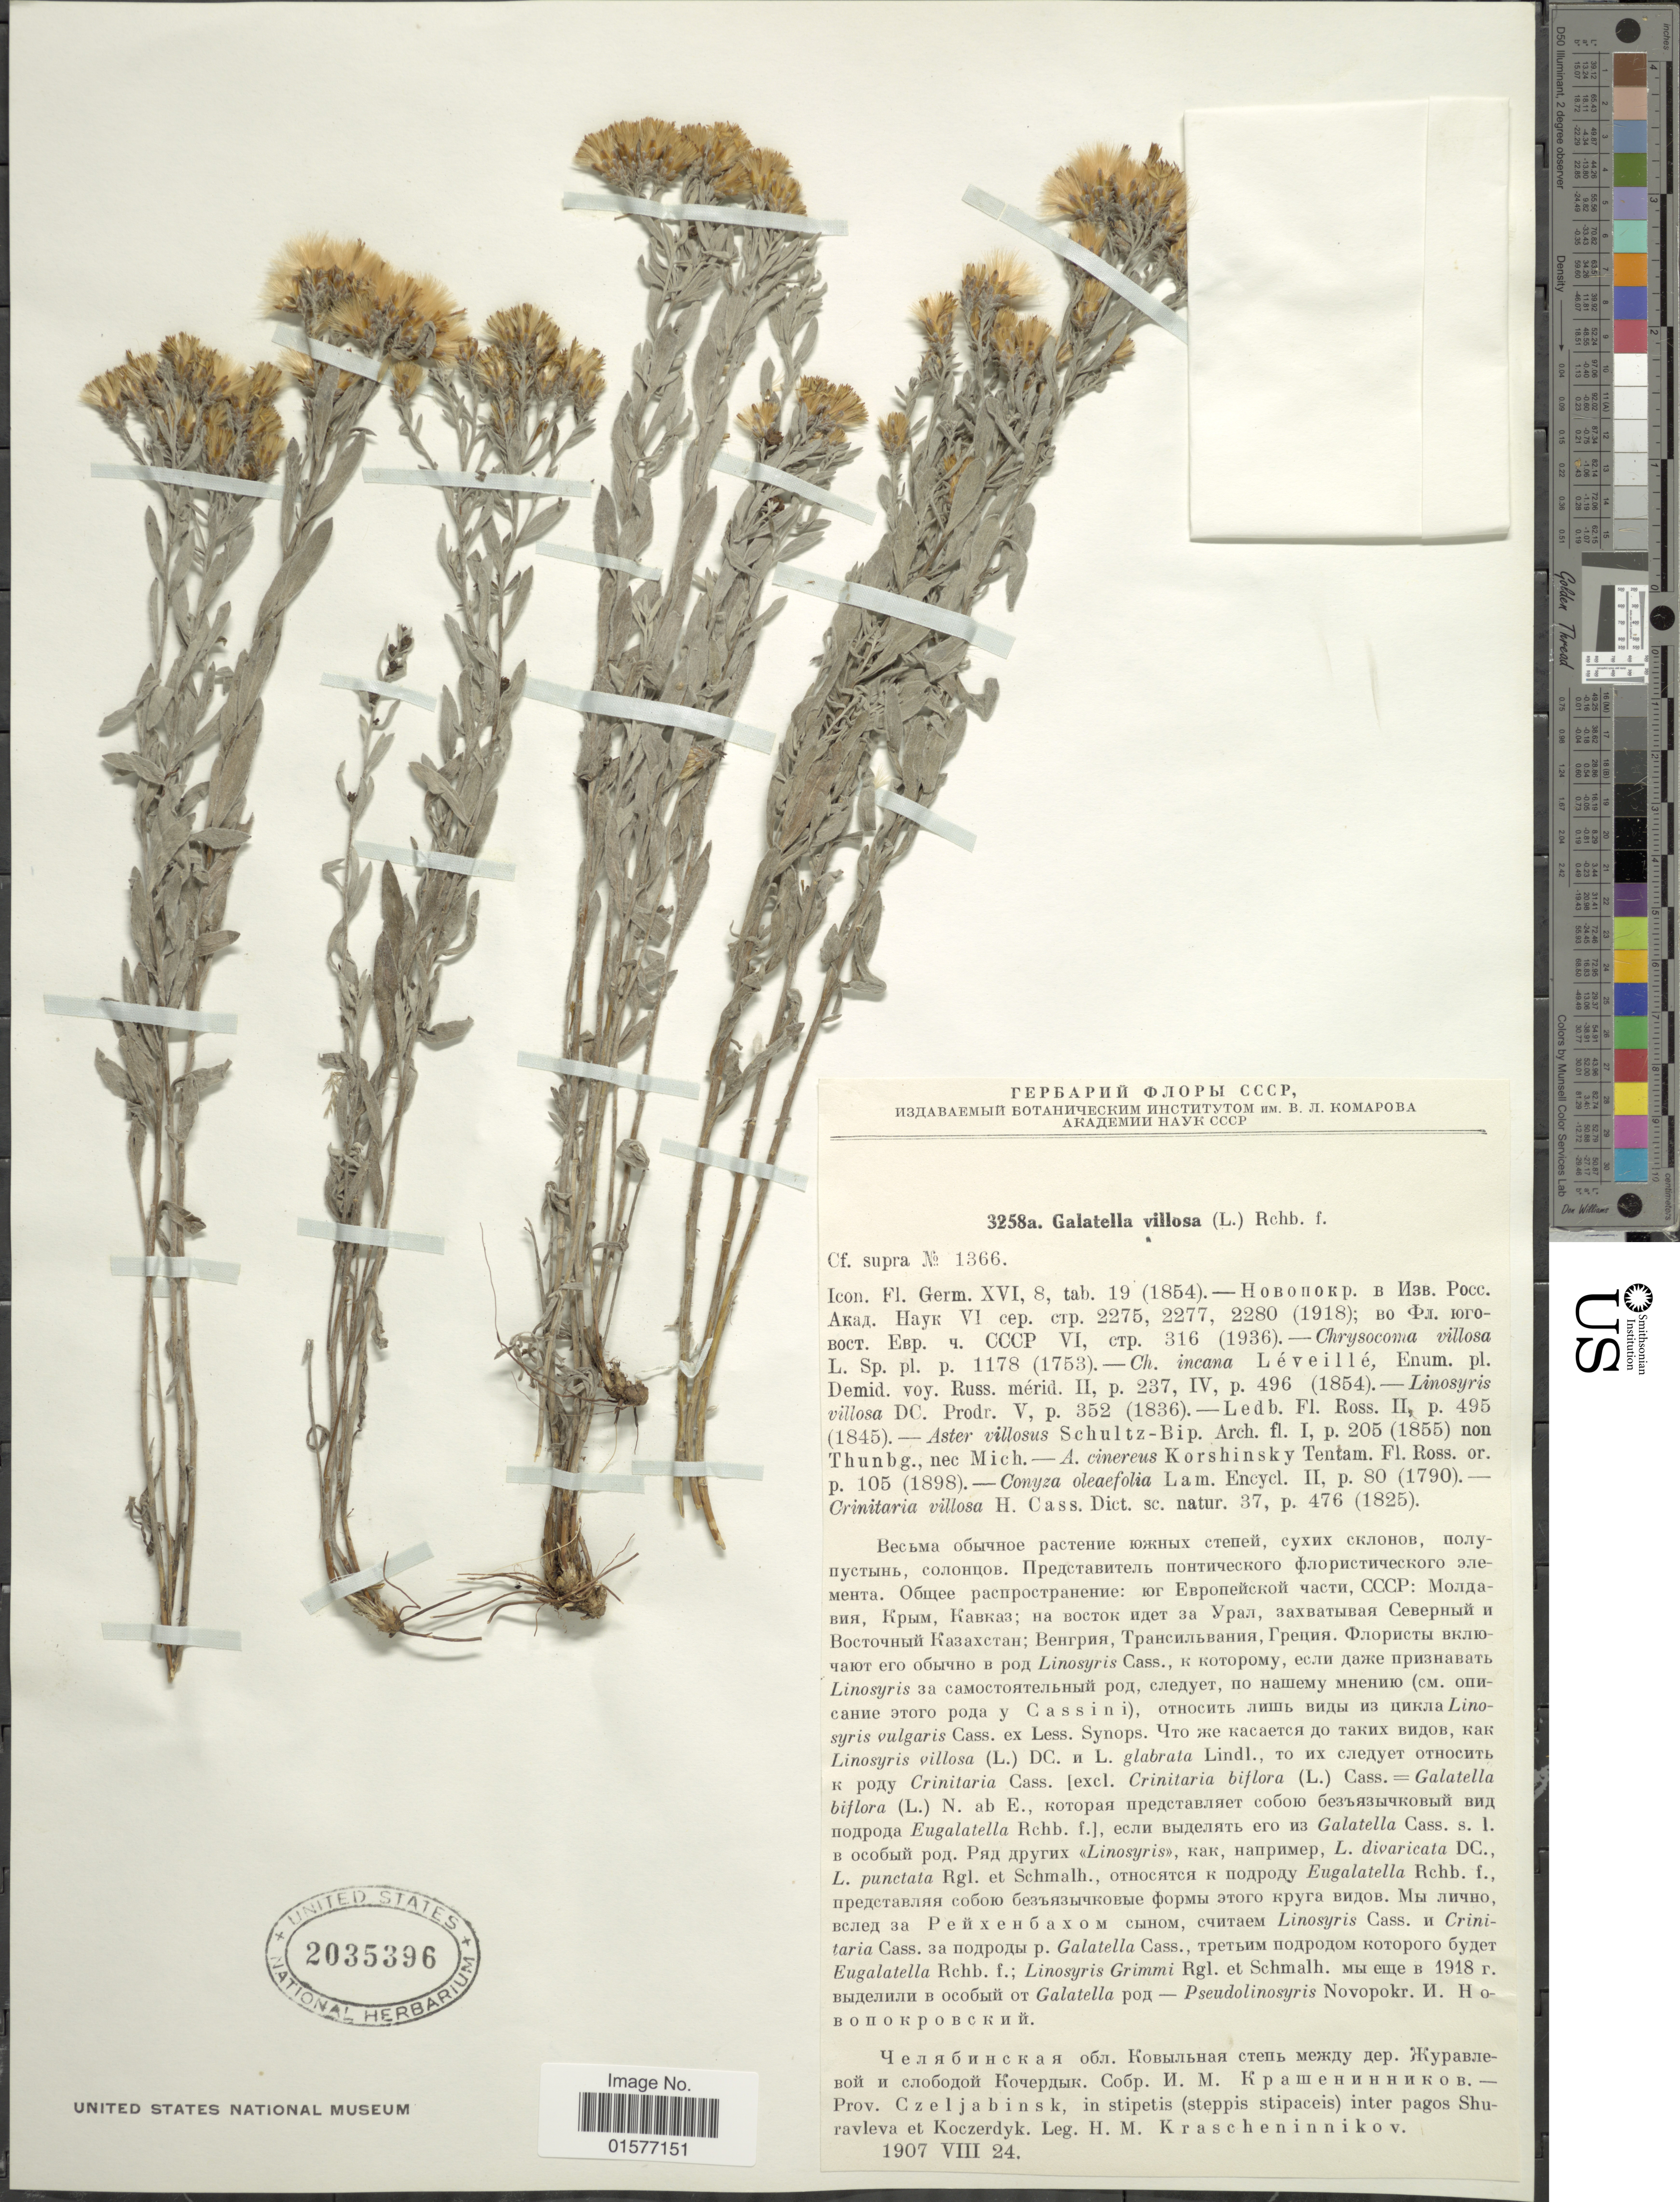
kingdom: Plantae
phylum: Tracheophyta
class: Magnoliopsida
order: Asterales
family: Asteraceae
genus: Linosyris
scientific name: Linosyris villosa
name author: (L.) DC.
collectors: H. Krascheninnikov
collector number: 3258a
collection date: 1907-08-24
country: Russian Federation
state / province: Chelyabinsk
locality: Prov. Zceljabinksk, in stipetis (steppis stipaceis) inter pagos Shuravleva et Koczerdyk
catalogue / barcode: US 2035396